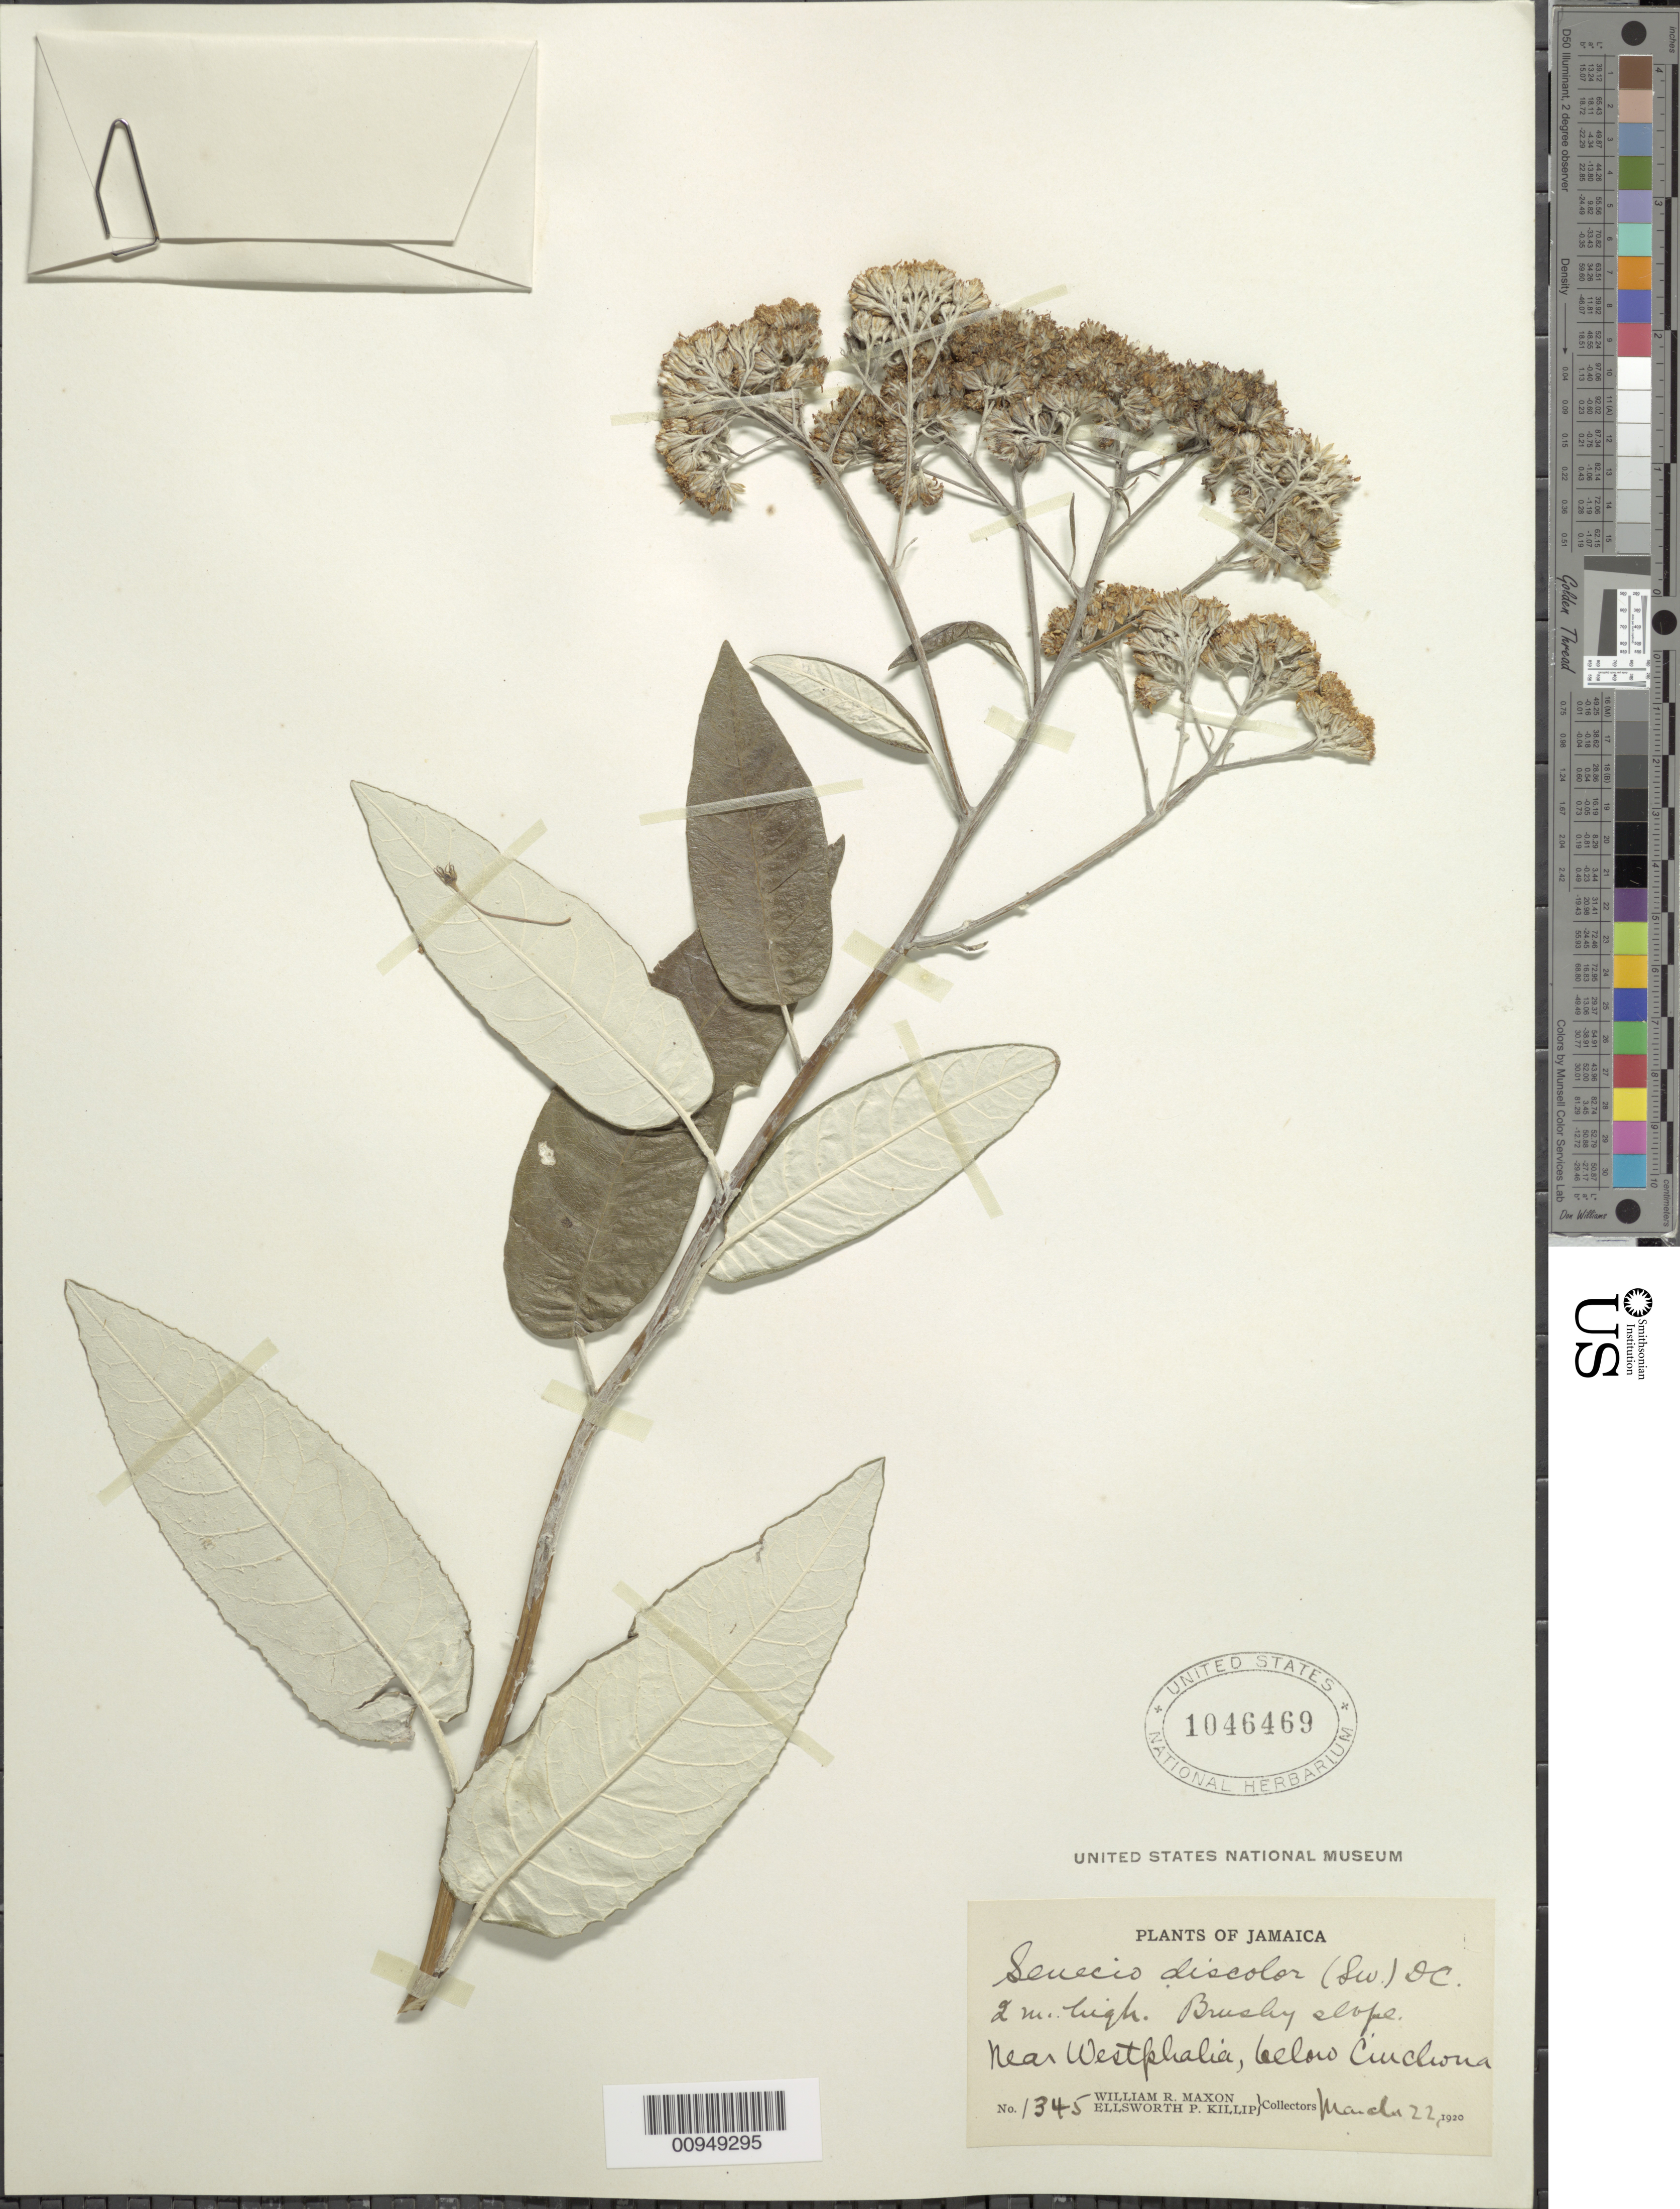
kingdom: Plantae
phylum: Tracheophyta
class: Magnoliopsida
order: Asterales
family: Asteraceae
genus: Zemisia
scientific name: Zemisia discolor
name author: (Sw.) B. Nord.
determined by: Francisco-Ortega, J., (FIUX), Florida International University (UNITED STATES)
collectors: W. R. Maxon & E. P. Killip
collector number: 1345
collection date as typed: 22 Mar 1920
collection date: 1920-03-22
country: Jamaica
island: Jamaica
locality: Near Westphalia, below Cinchona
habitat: Brushy slope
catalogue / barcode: US 1046469